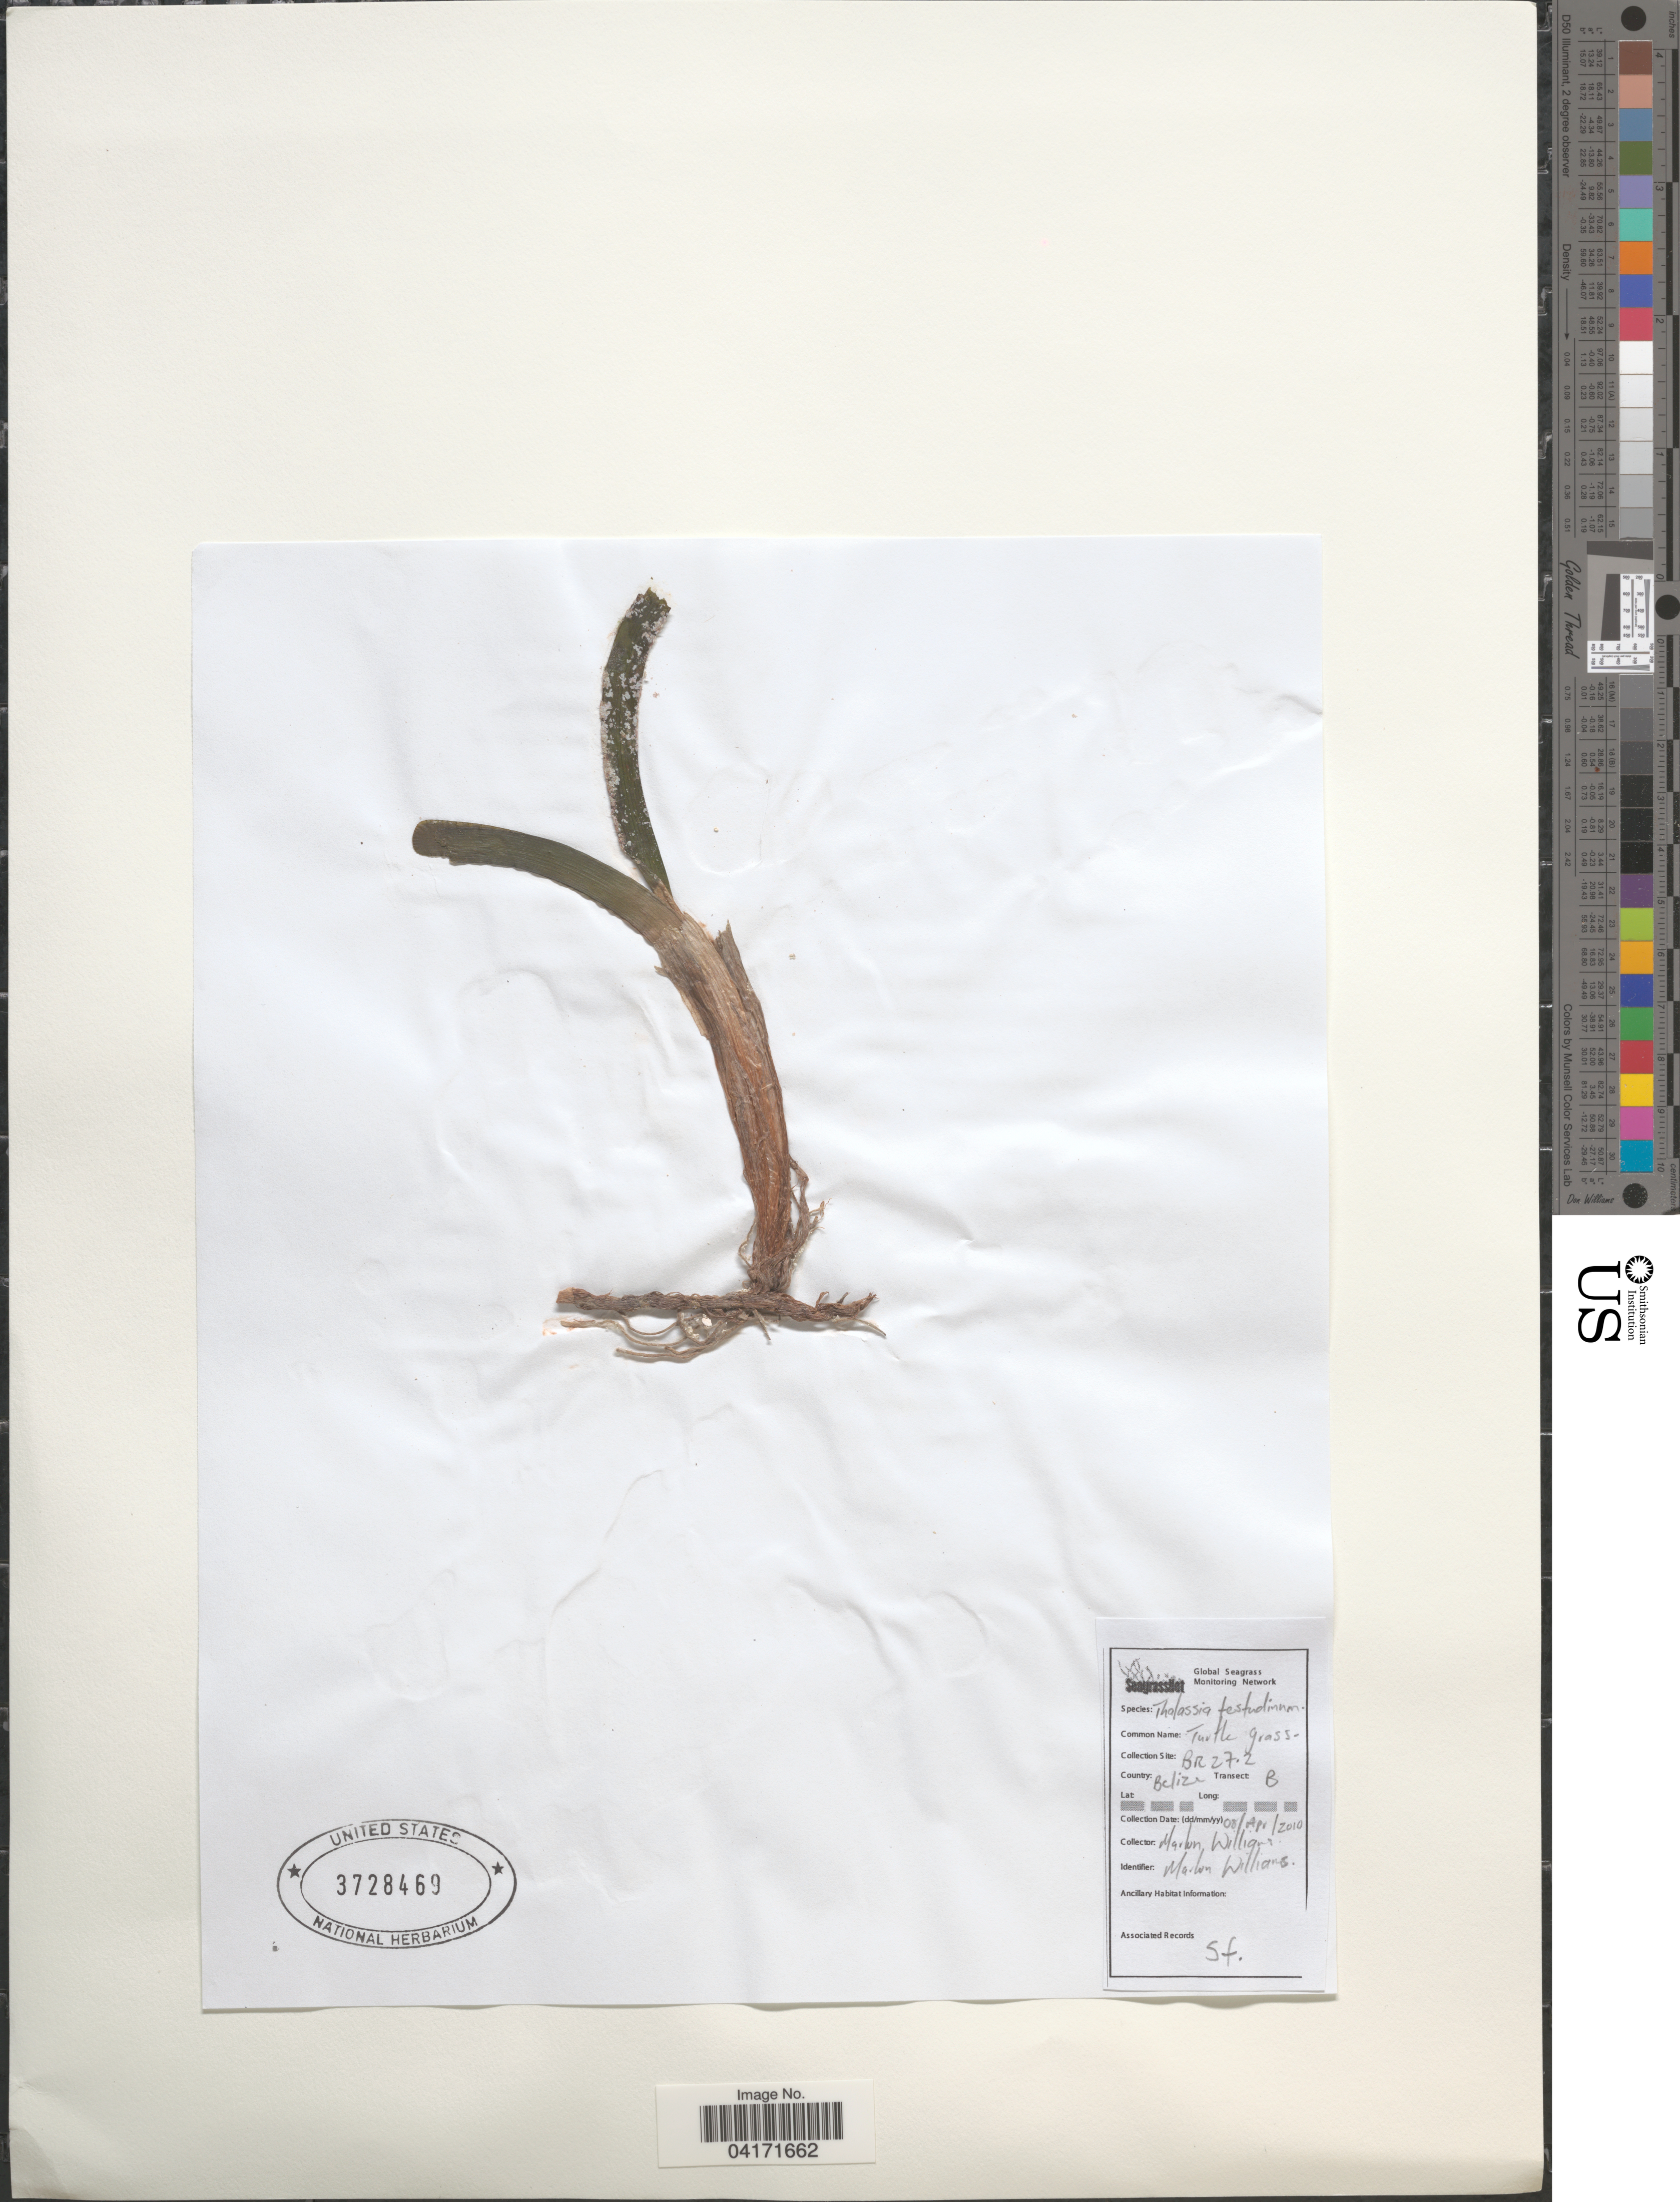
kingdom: Plantae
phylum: Tracheophyta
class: Liliopsida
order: Alismatales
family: Hydrocharitaceae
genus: Thalassia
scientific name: Thalassia testudinum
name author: Banks & Sol. ex K.D. Koenig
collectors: Mr. Williams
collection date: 2010-04-08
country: Belize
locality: BR27.2. Transect: B.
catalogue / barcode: US 3728469